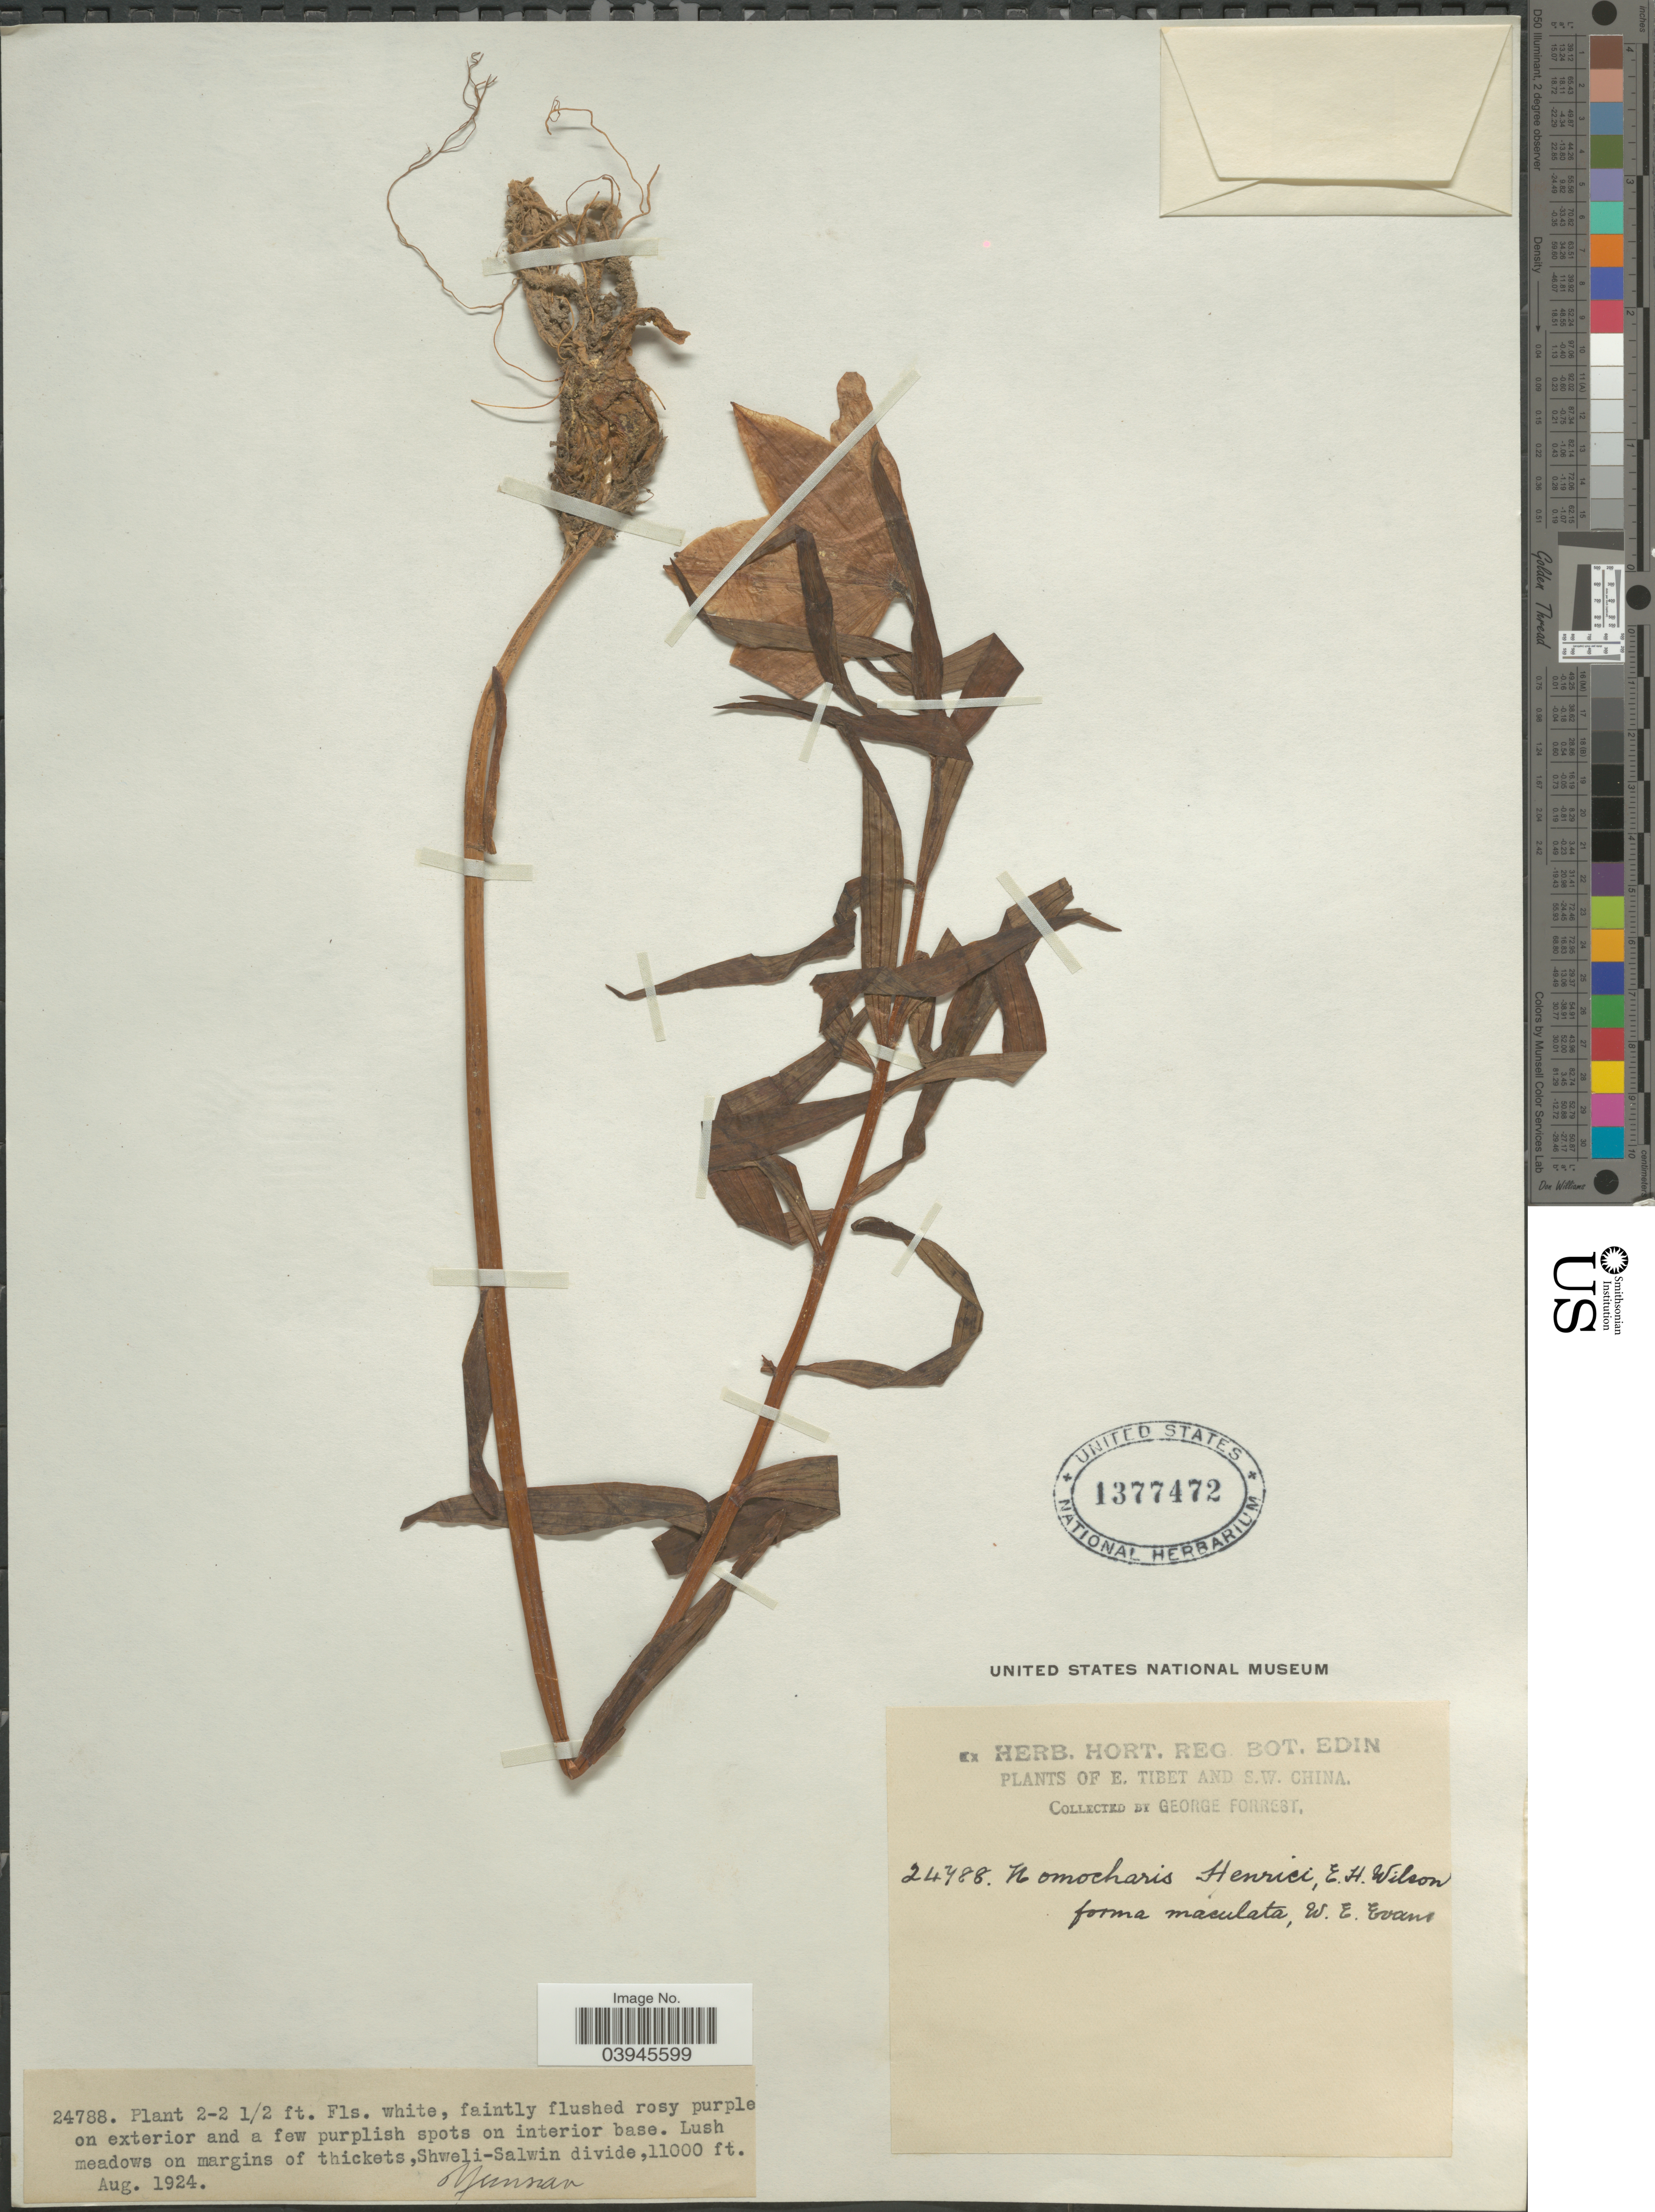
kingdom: Plantae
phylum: Tracheophyta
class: Liliopsida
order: Liliales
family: Liliaceae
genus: Lilium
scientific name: Lilium henrici var. maculatum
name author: (W.E. Evans) Woodcock & Stearn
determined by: Strong, Mark T., (BOT), Smithsonian Institution - National Museum of Natural History (UNITED STATES)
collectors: G. Forrest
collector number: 24788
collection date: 1924-08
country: China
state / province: Yunnan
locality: Lush meadows on margins of thickets, Shweli-Salwin divide. S.W. China.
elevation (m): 3353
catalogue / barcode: US 1377472